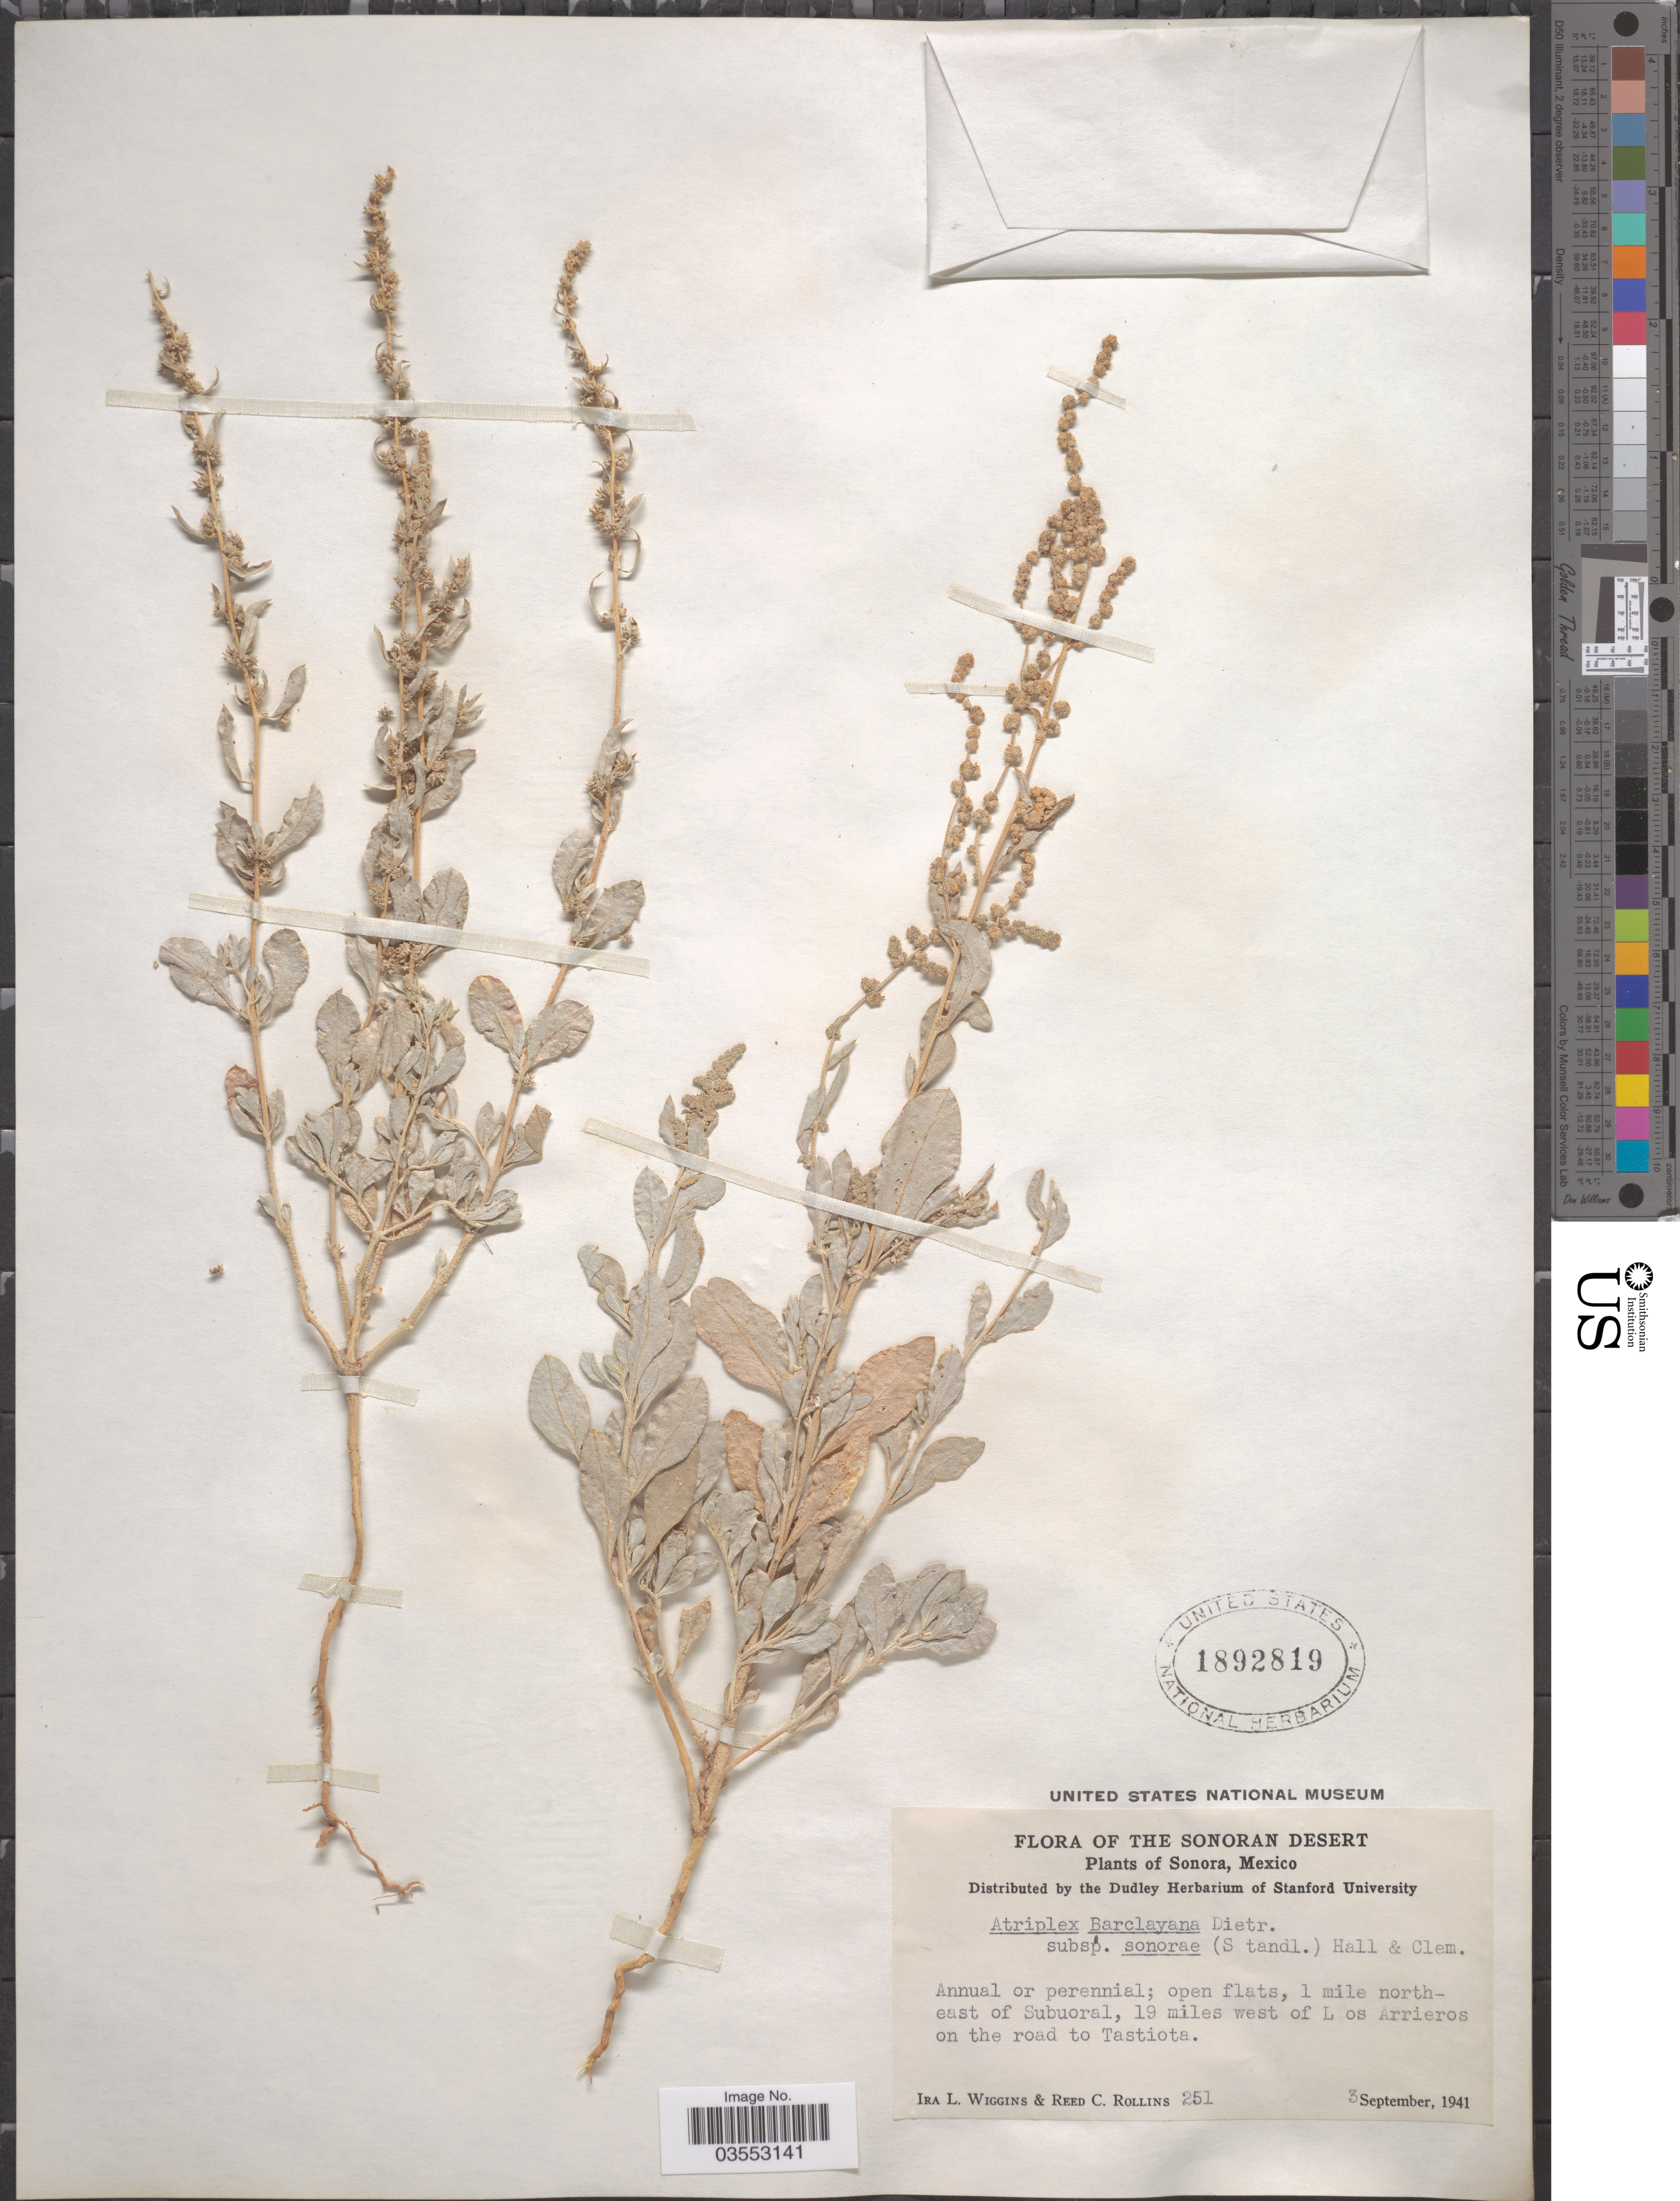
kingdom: Plantae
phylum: Tracheophyta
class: Magnoliopsida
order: Caryophyllales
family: Amaranthaceae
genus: Atriplex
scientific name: Atriplex barclayana subsp. palmeri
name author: (S. Watson) H.M. Hall & Clem.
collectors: I. L. Wiggins & R. C. Rollins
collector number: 251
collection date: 1941-09-03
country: Mexico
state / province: Sonora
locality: The Sonoran Desert. 1 mile northeast of Subuoral, 19 miles west of Los Arrieros on the road to Tastiota.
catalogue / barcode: US 1892819